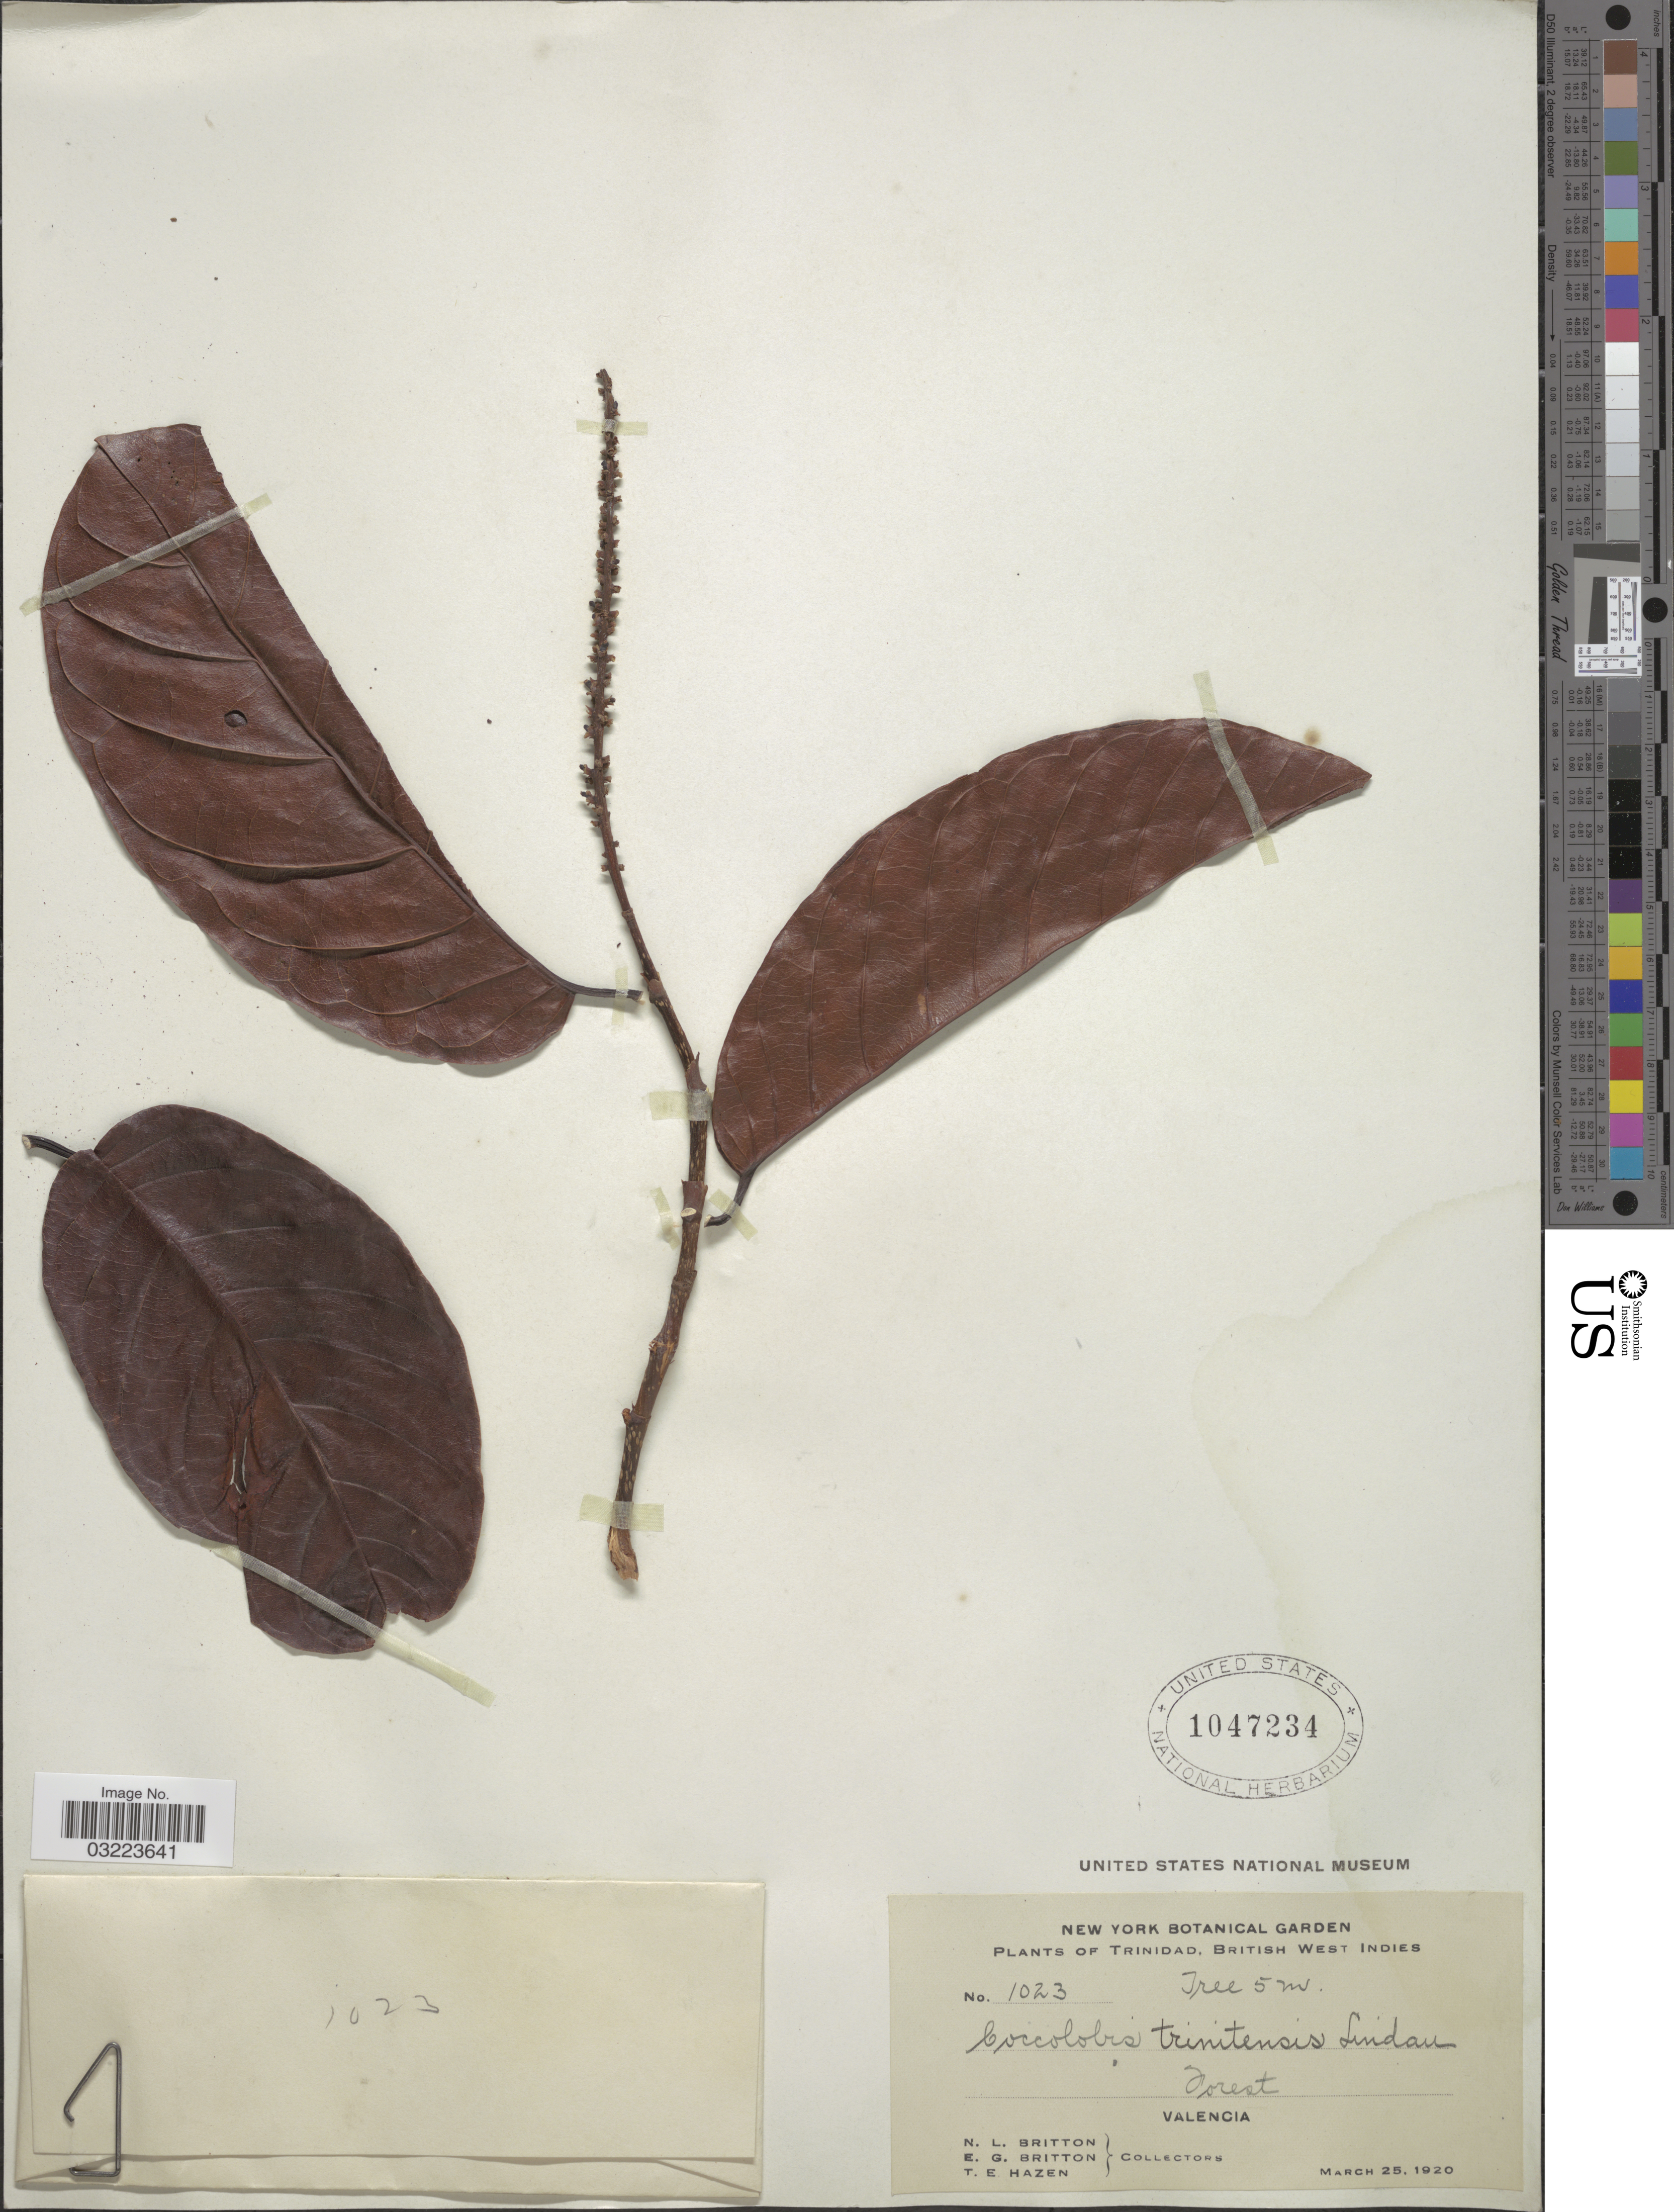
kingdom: Plantae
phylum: Tracheophyta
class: Magnoliopsida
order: Caryophyllales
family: Polygonaceae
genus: Coccoloba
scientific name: Coccoloba trinitatis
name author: Lindau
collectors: N. Britton, E. G. Britton & T. E. Hazen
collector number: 1023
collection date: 1920-03-25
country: Trinidad and Tobago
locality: Trinidad. British West Indies. Forest. Valencia.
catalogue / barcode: US 1047234